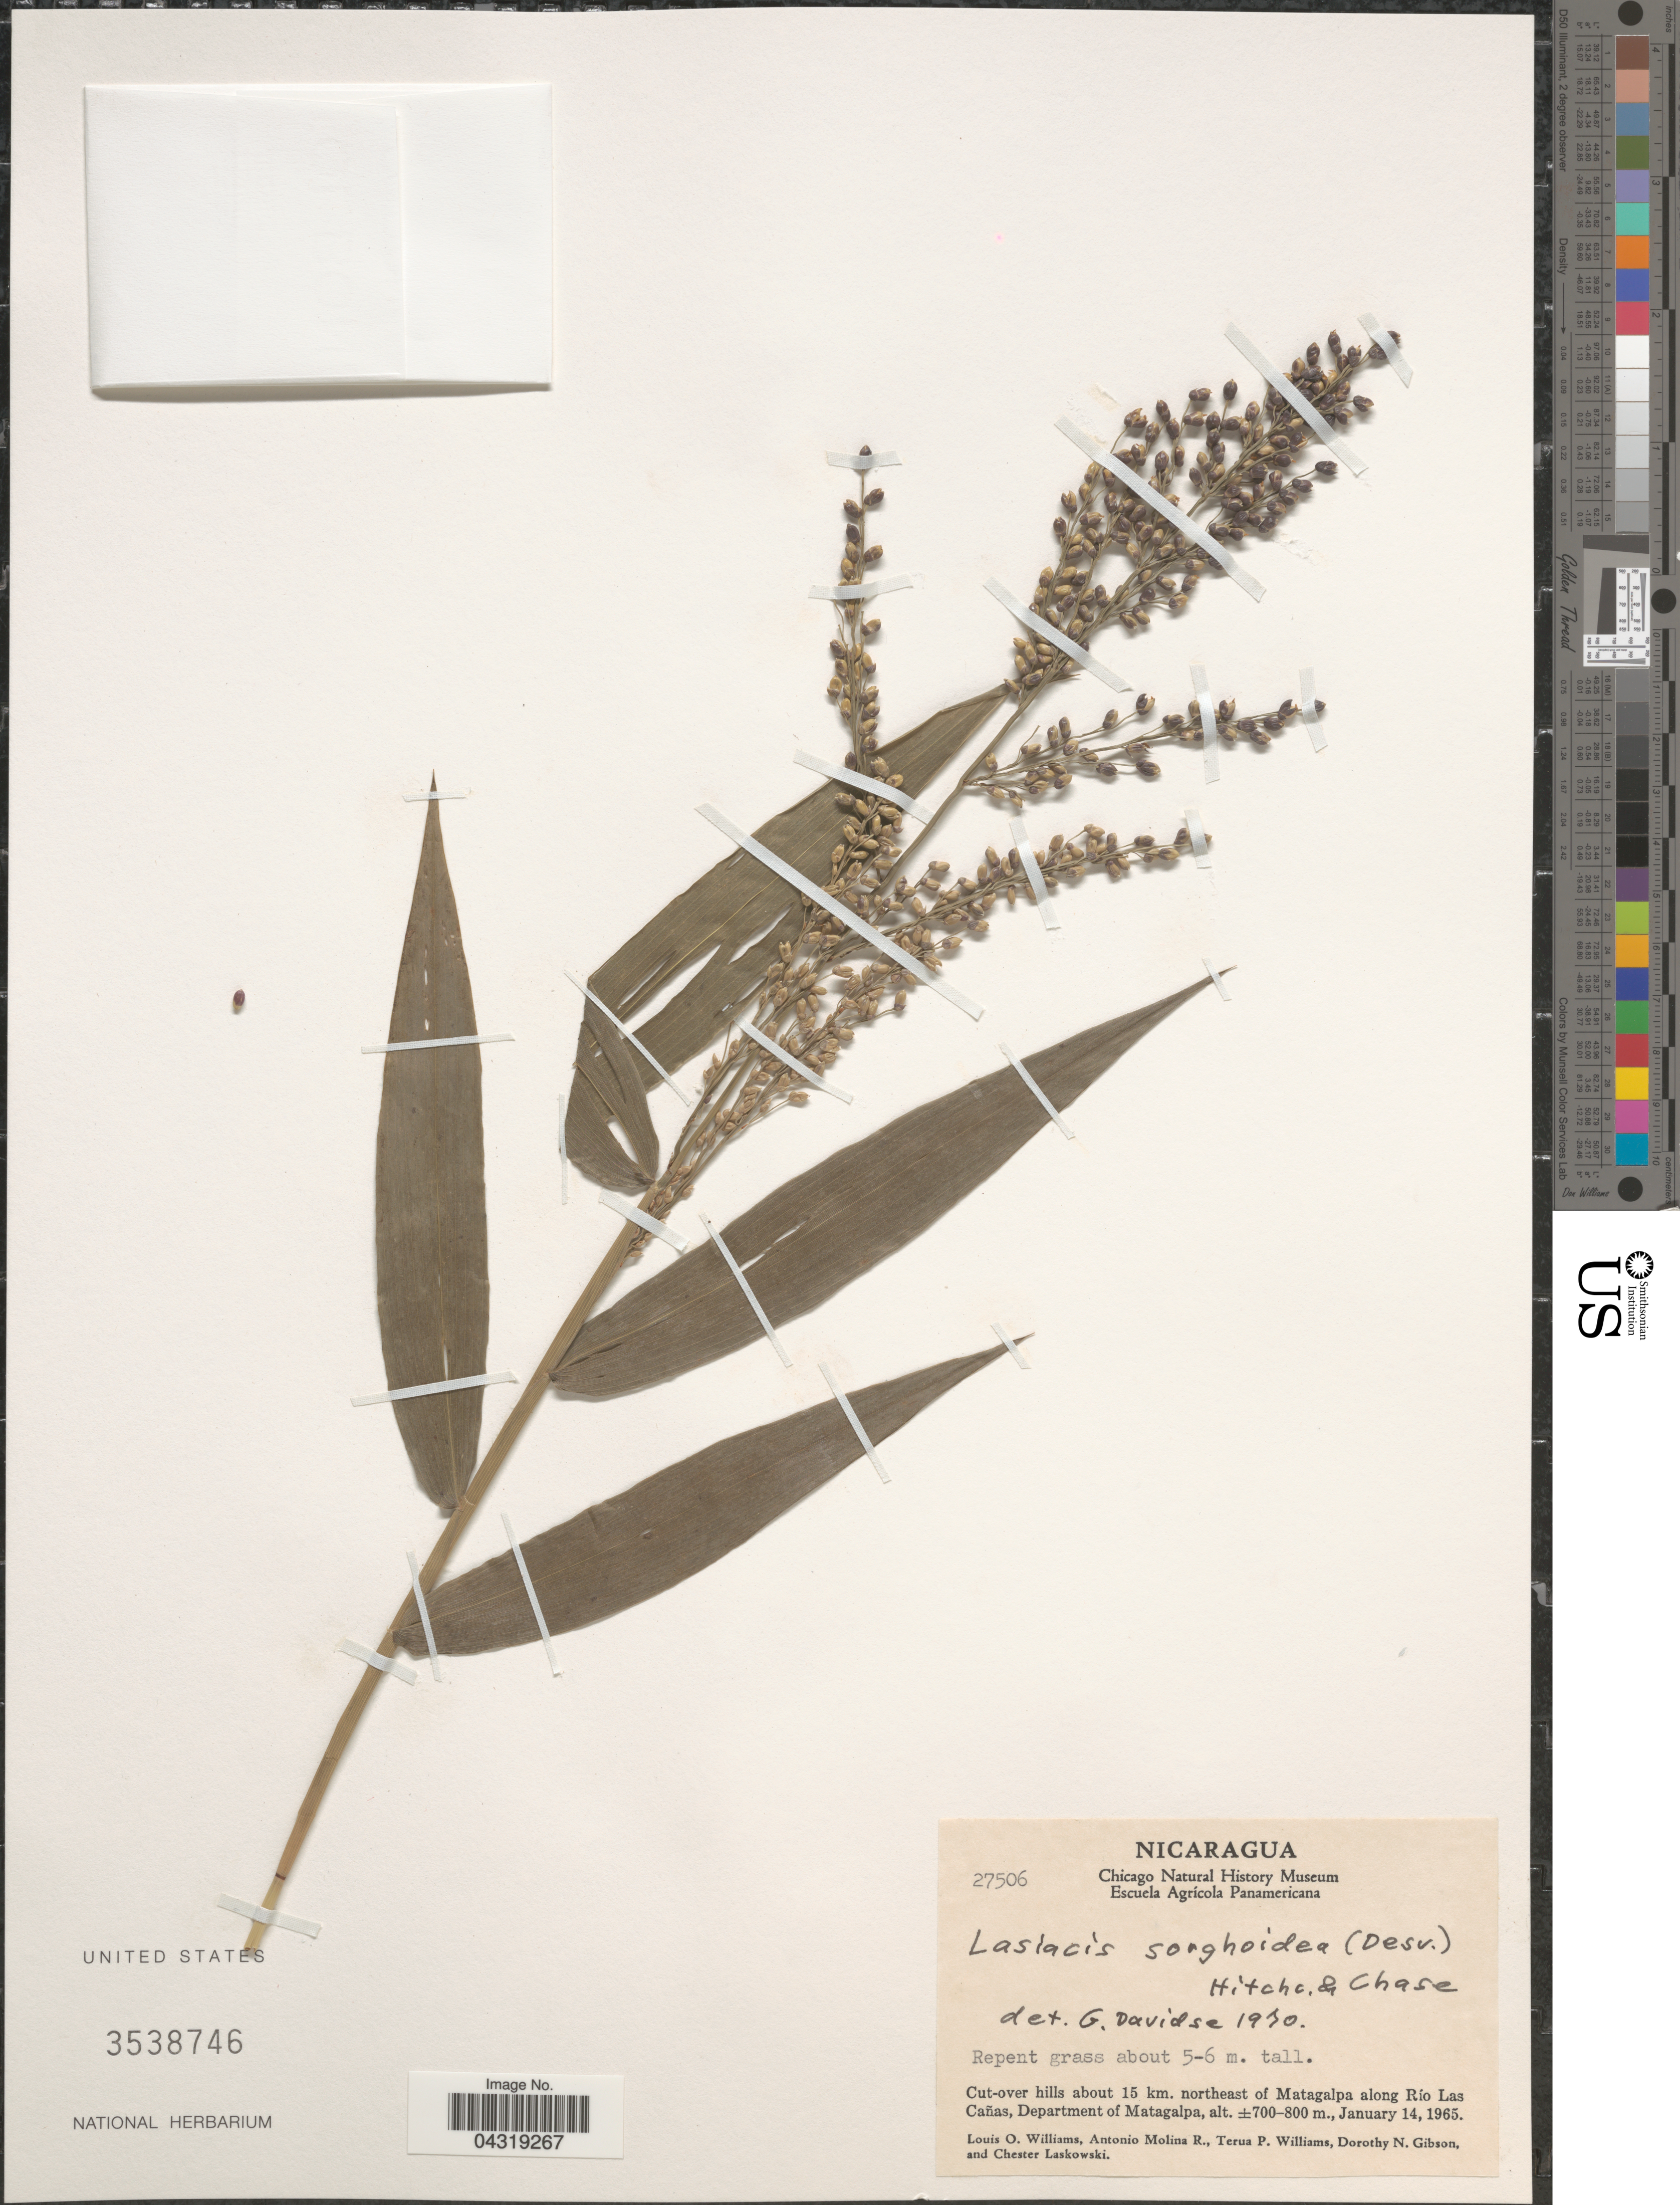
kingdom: Plantae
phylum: Tracheophyta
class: Liliopsida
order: Poales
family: Poaceae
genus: Lasiacis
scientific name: Lasiacis sorghoidea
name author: (Desv. ex Ham.) Hitchc. & Chase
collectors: L. O. Williams, A. Molina R., T. P. Williams, D. N. Gibson & C. Laskowski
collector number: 27506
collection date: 1965-01-14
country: Nicaragua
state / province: Matagalpa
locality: Cut-over hills about 15 km. norheast of Matagalpa along Río Las Cañas, Department of Matagalpa.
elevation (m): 700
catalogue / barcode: US 3538746